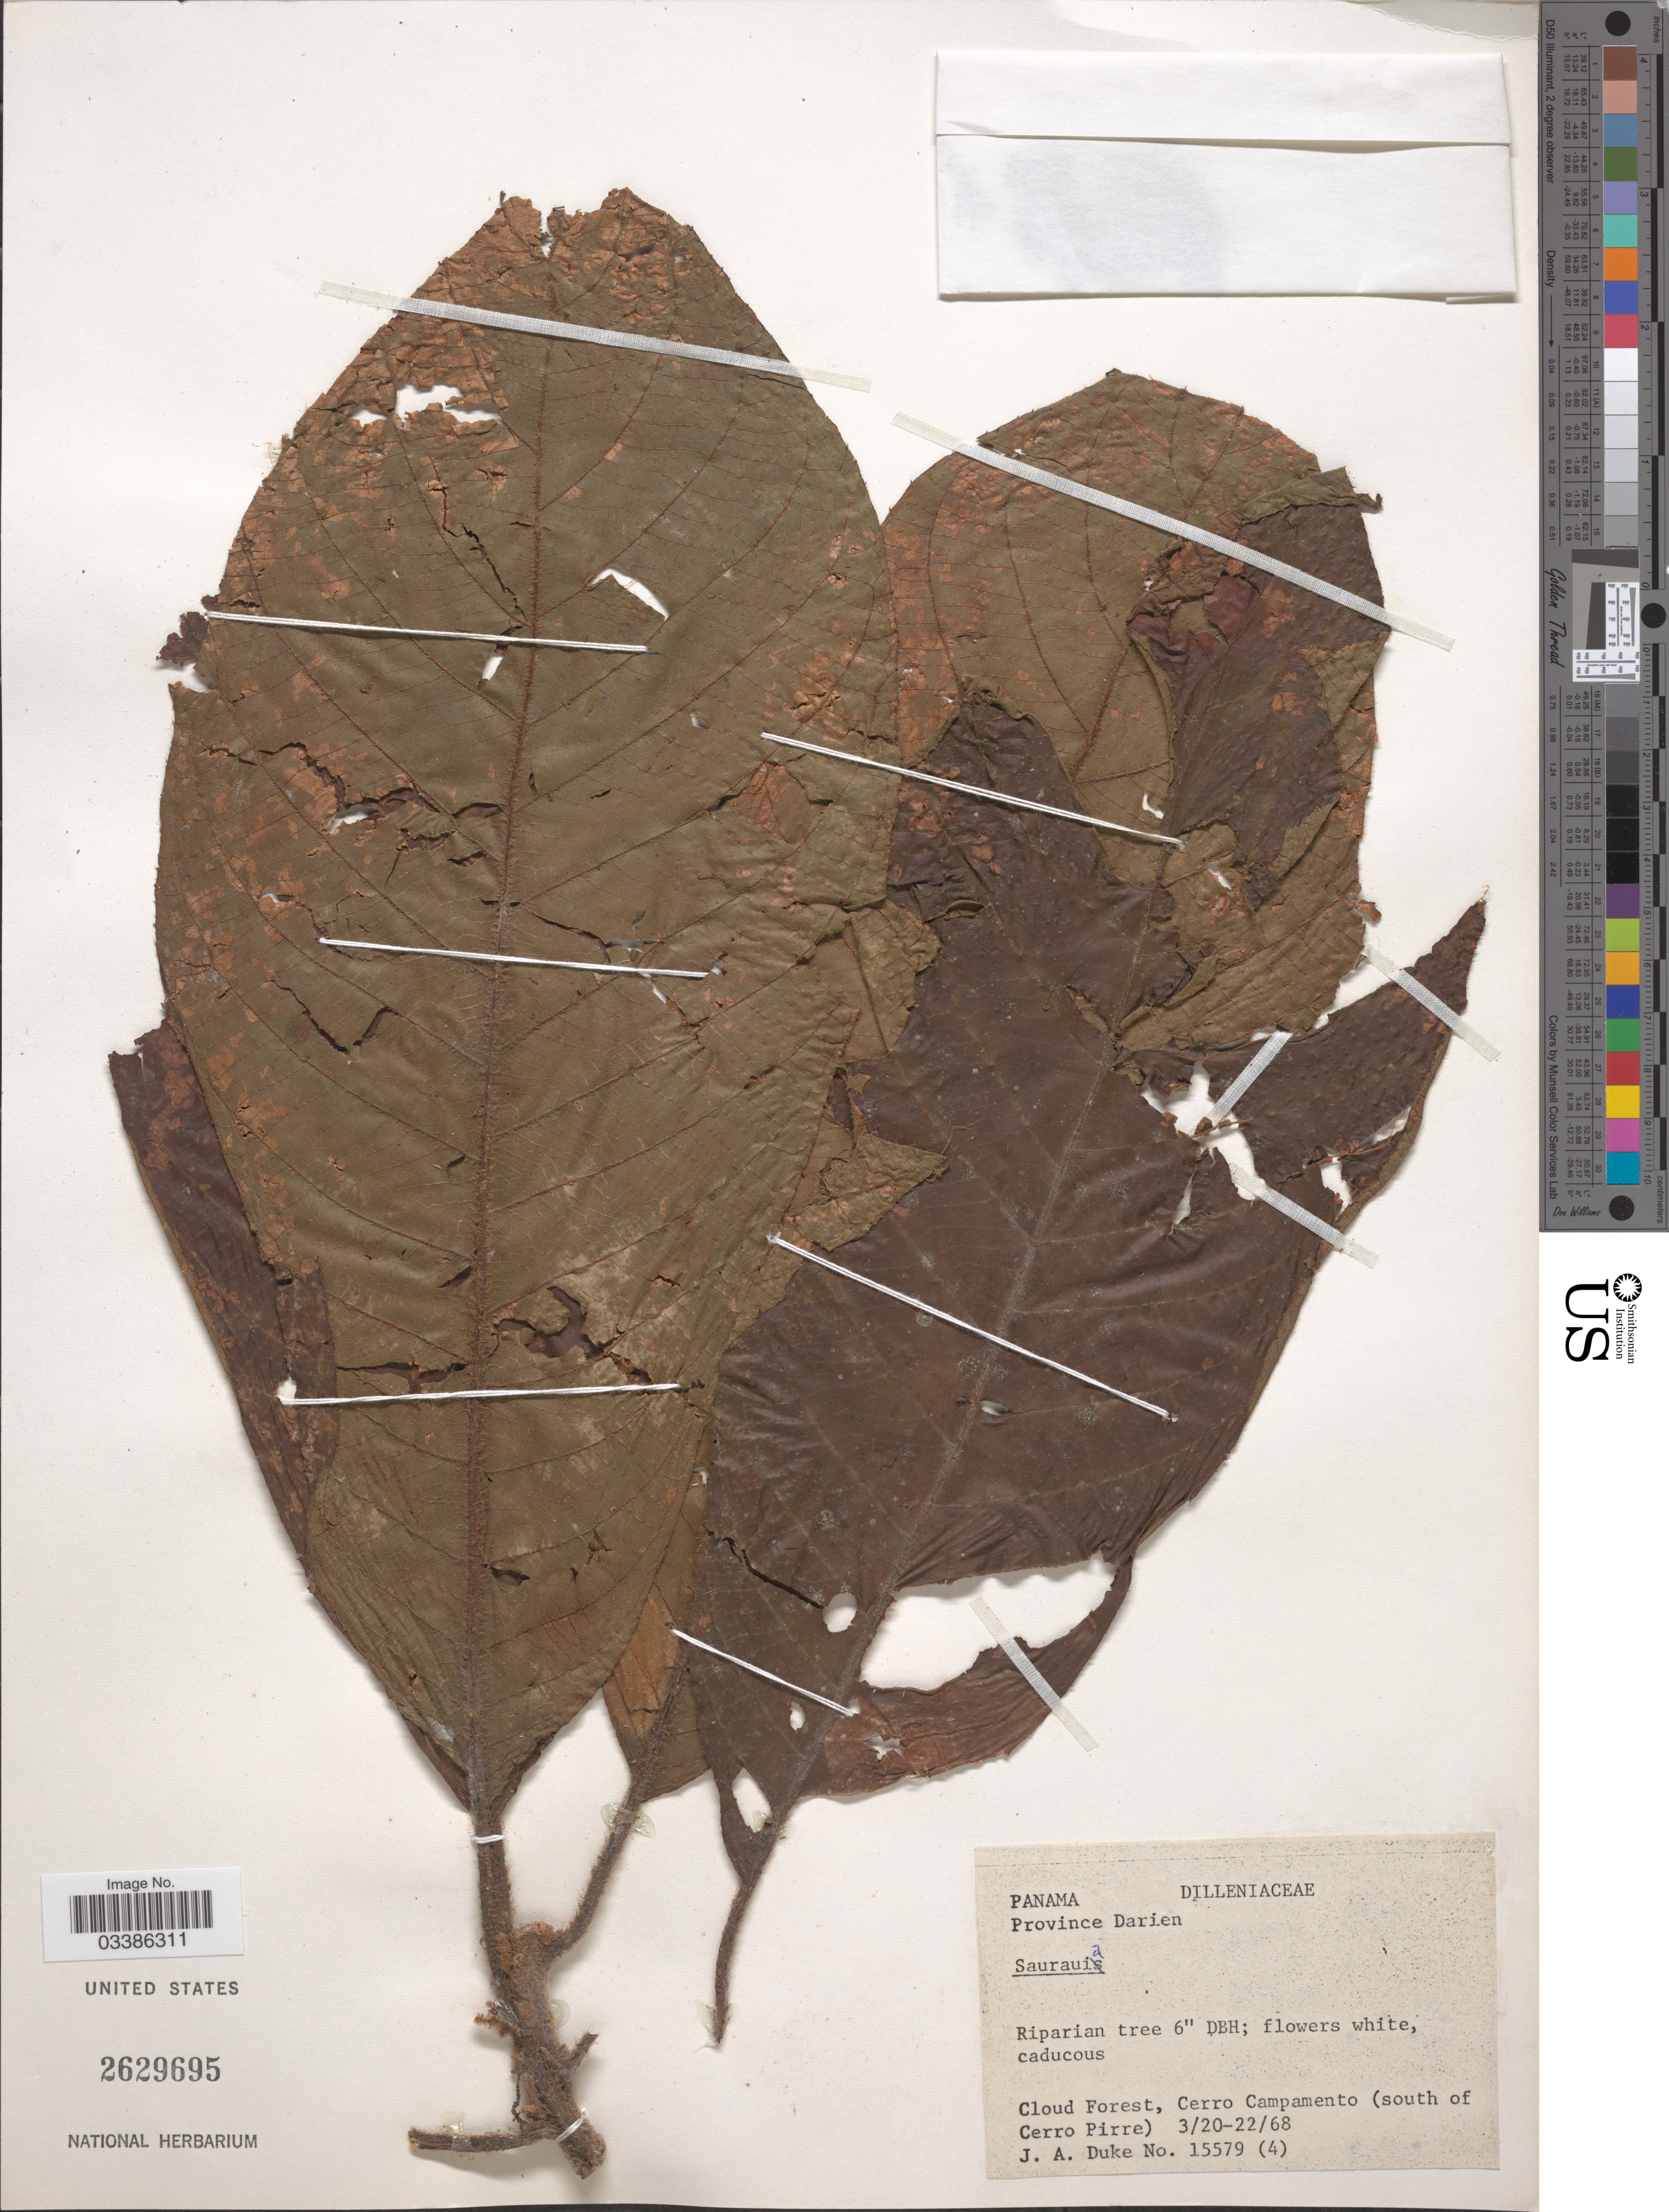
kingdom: Plantae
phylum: Tracheophyta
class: Magnoliopsida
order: Ericales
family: Actinidiaceae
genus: Saurauia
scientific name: Saurauia sp.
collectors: J. A. Duke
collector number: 15579 (4)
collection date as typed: Transcribed d/m/y: 20/3/68 to 22/3/68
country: Panama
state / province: Darién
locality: Cloud Forest, Cerro Campamento (south of Cerro Pirre).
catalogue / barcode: US 2629695